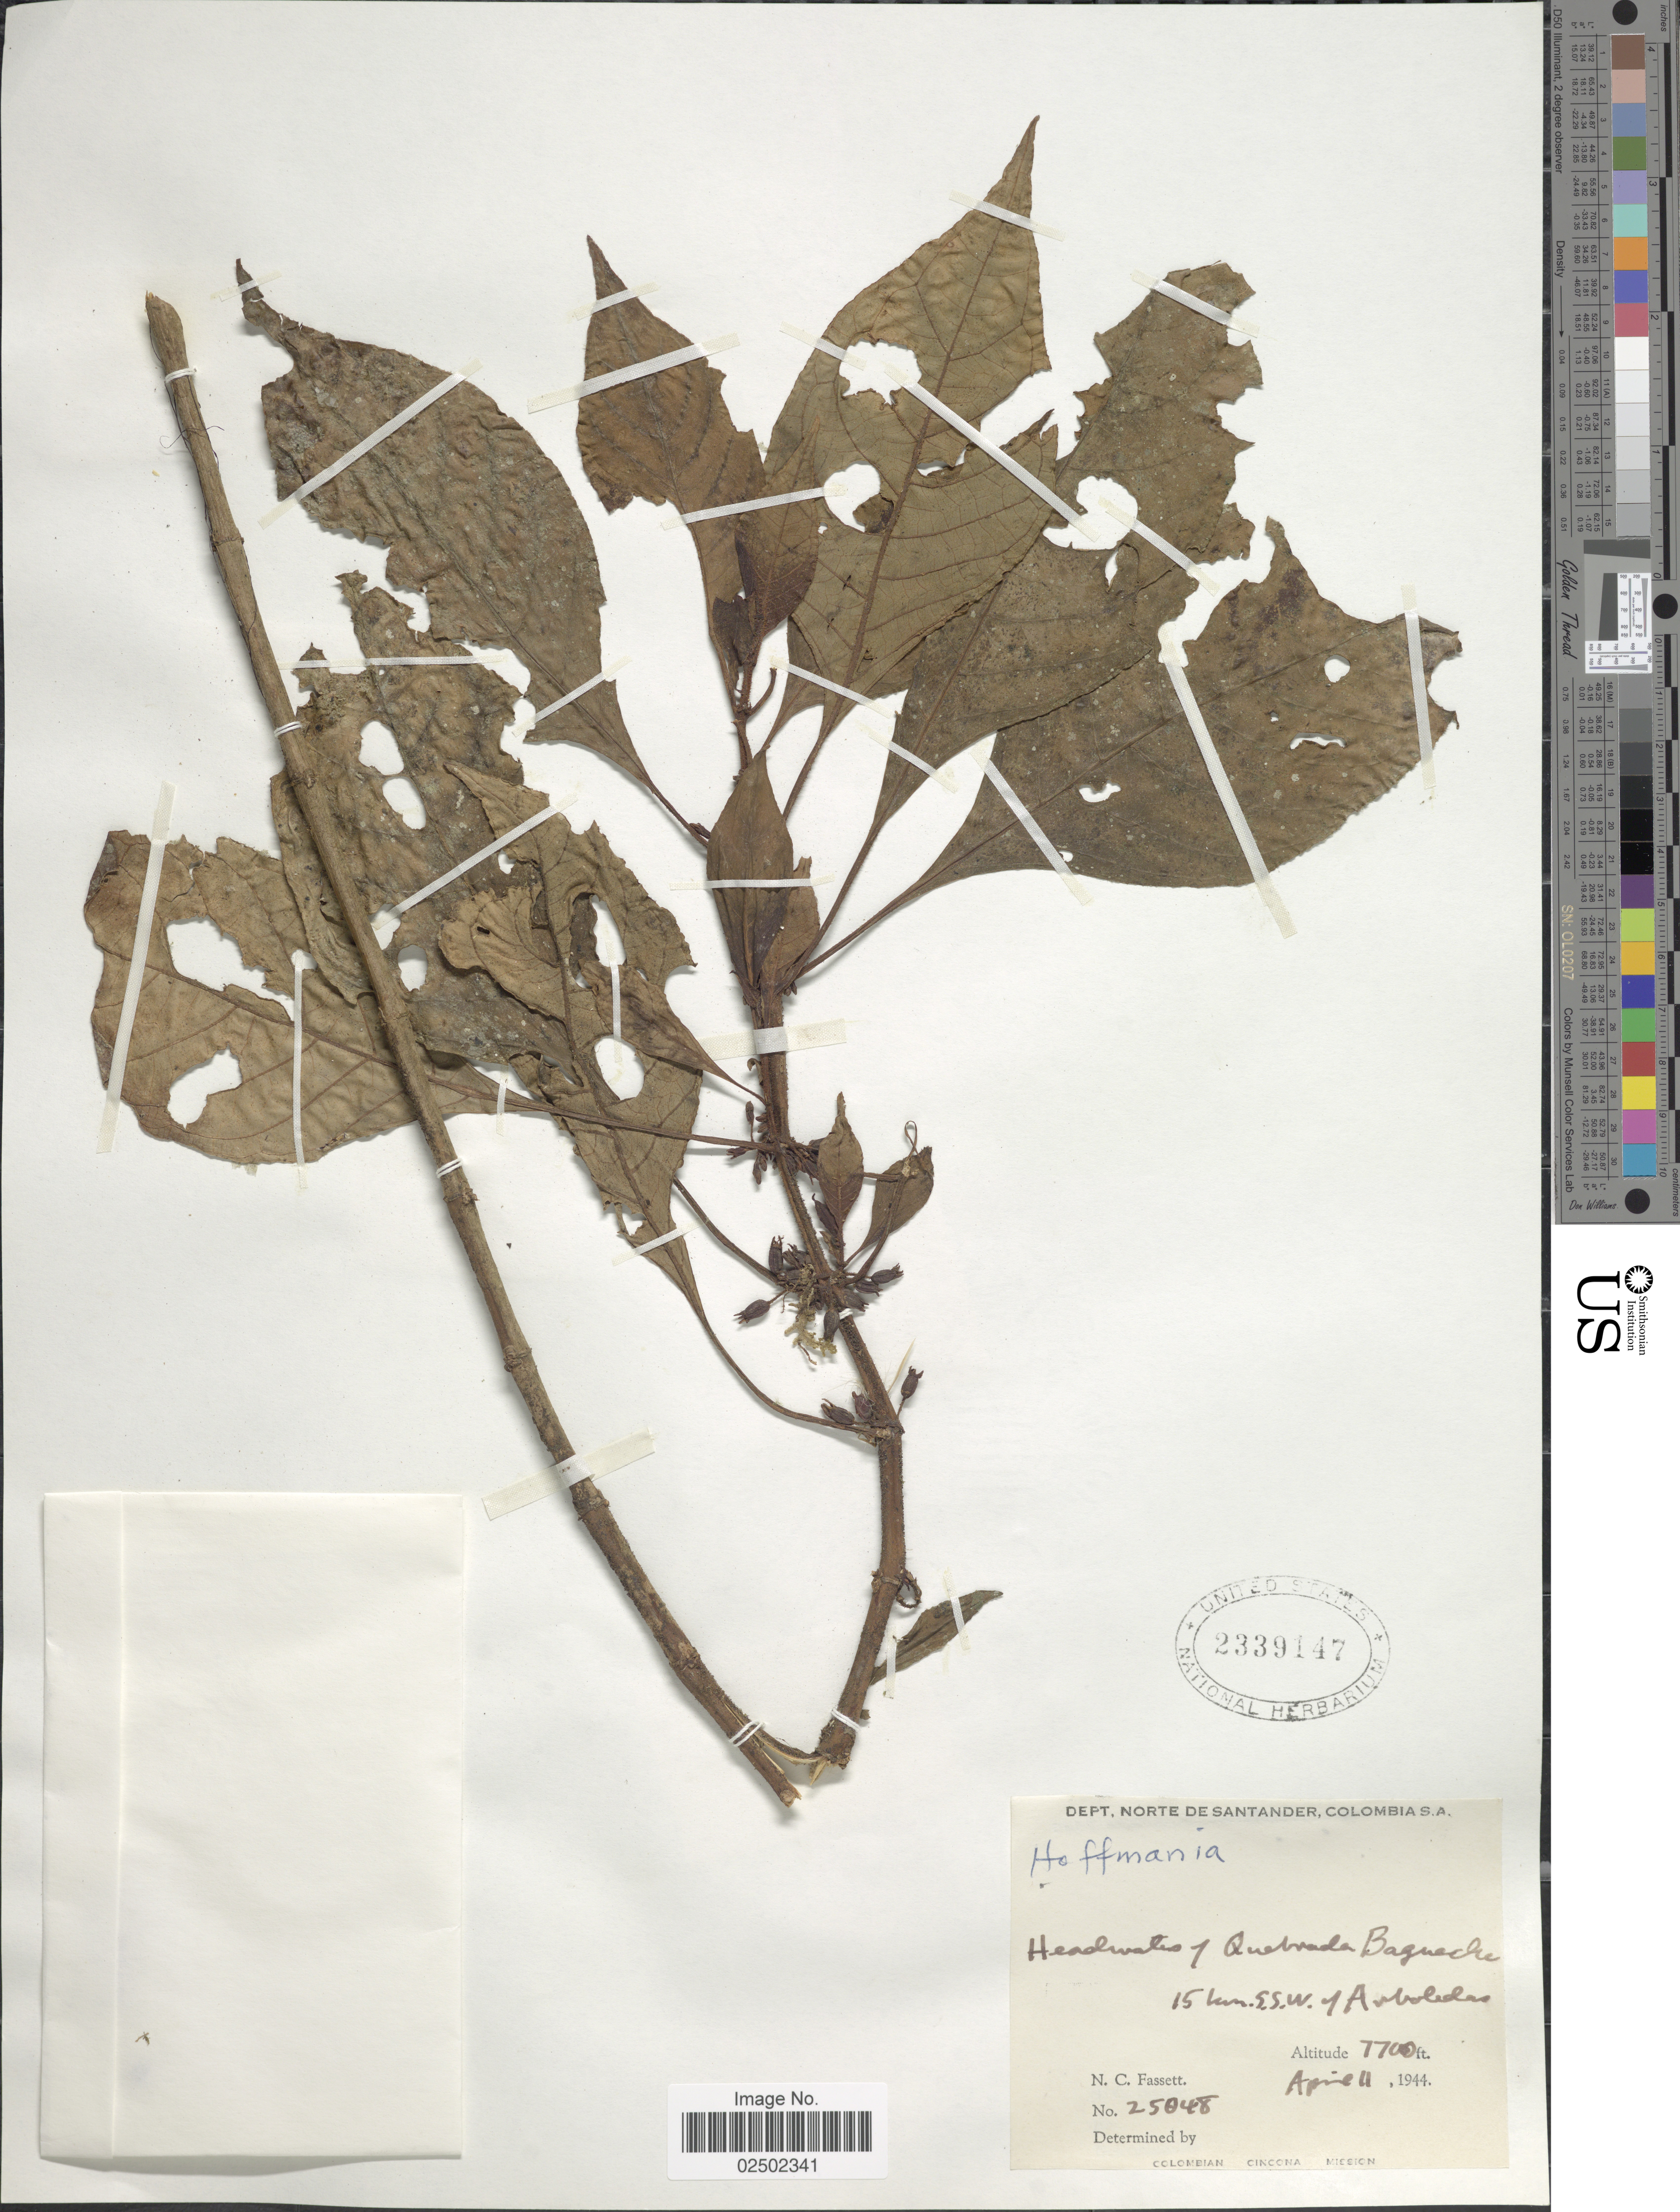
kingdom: Plantae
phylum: Tracheophyta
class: Magnoliopsida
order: Gentianales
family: Rubiaceae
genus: Hoffmannia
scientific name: Hoffmannia sp.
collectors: N. C. Fassett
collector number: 25048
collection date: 1944-04-11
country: Colombia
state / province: Norte de Santander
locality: Dept. Norte de Santander: Colombia, Headwaters of Quebrada Bagueche, 15 km. S.S.W. of Arboledas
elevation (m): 2347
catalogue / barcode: US 2339147